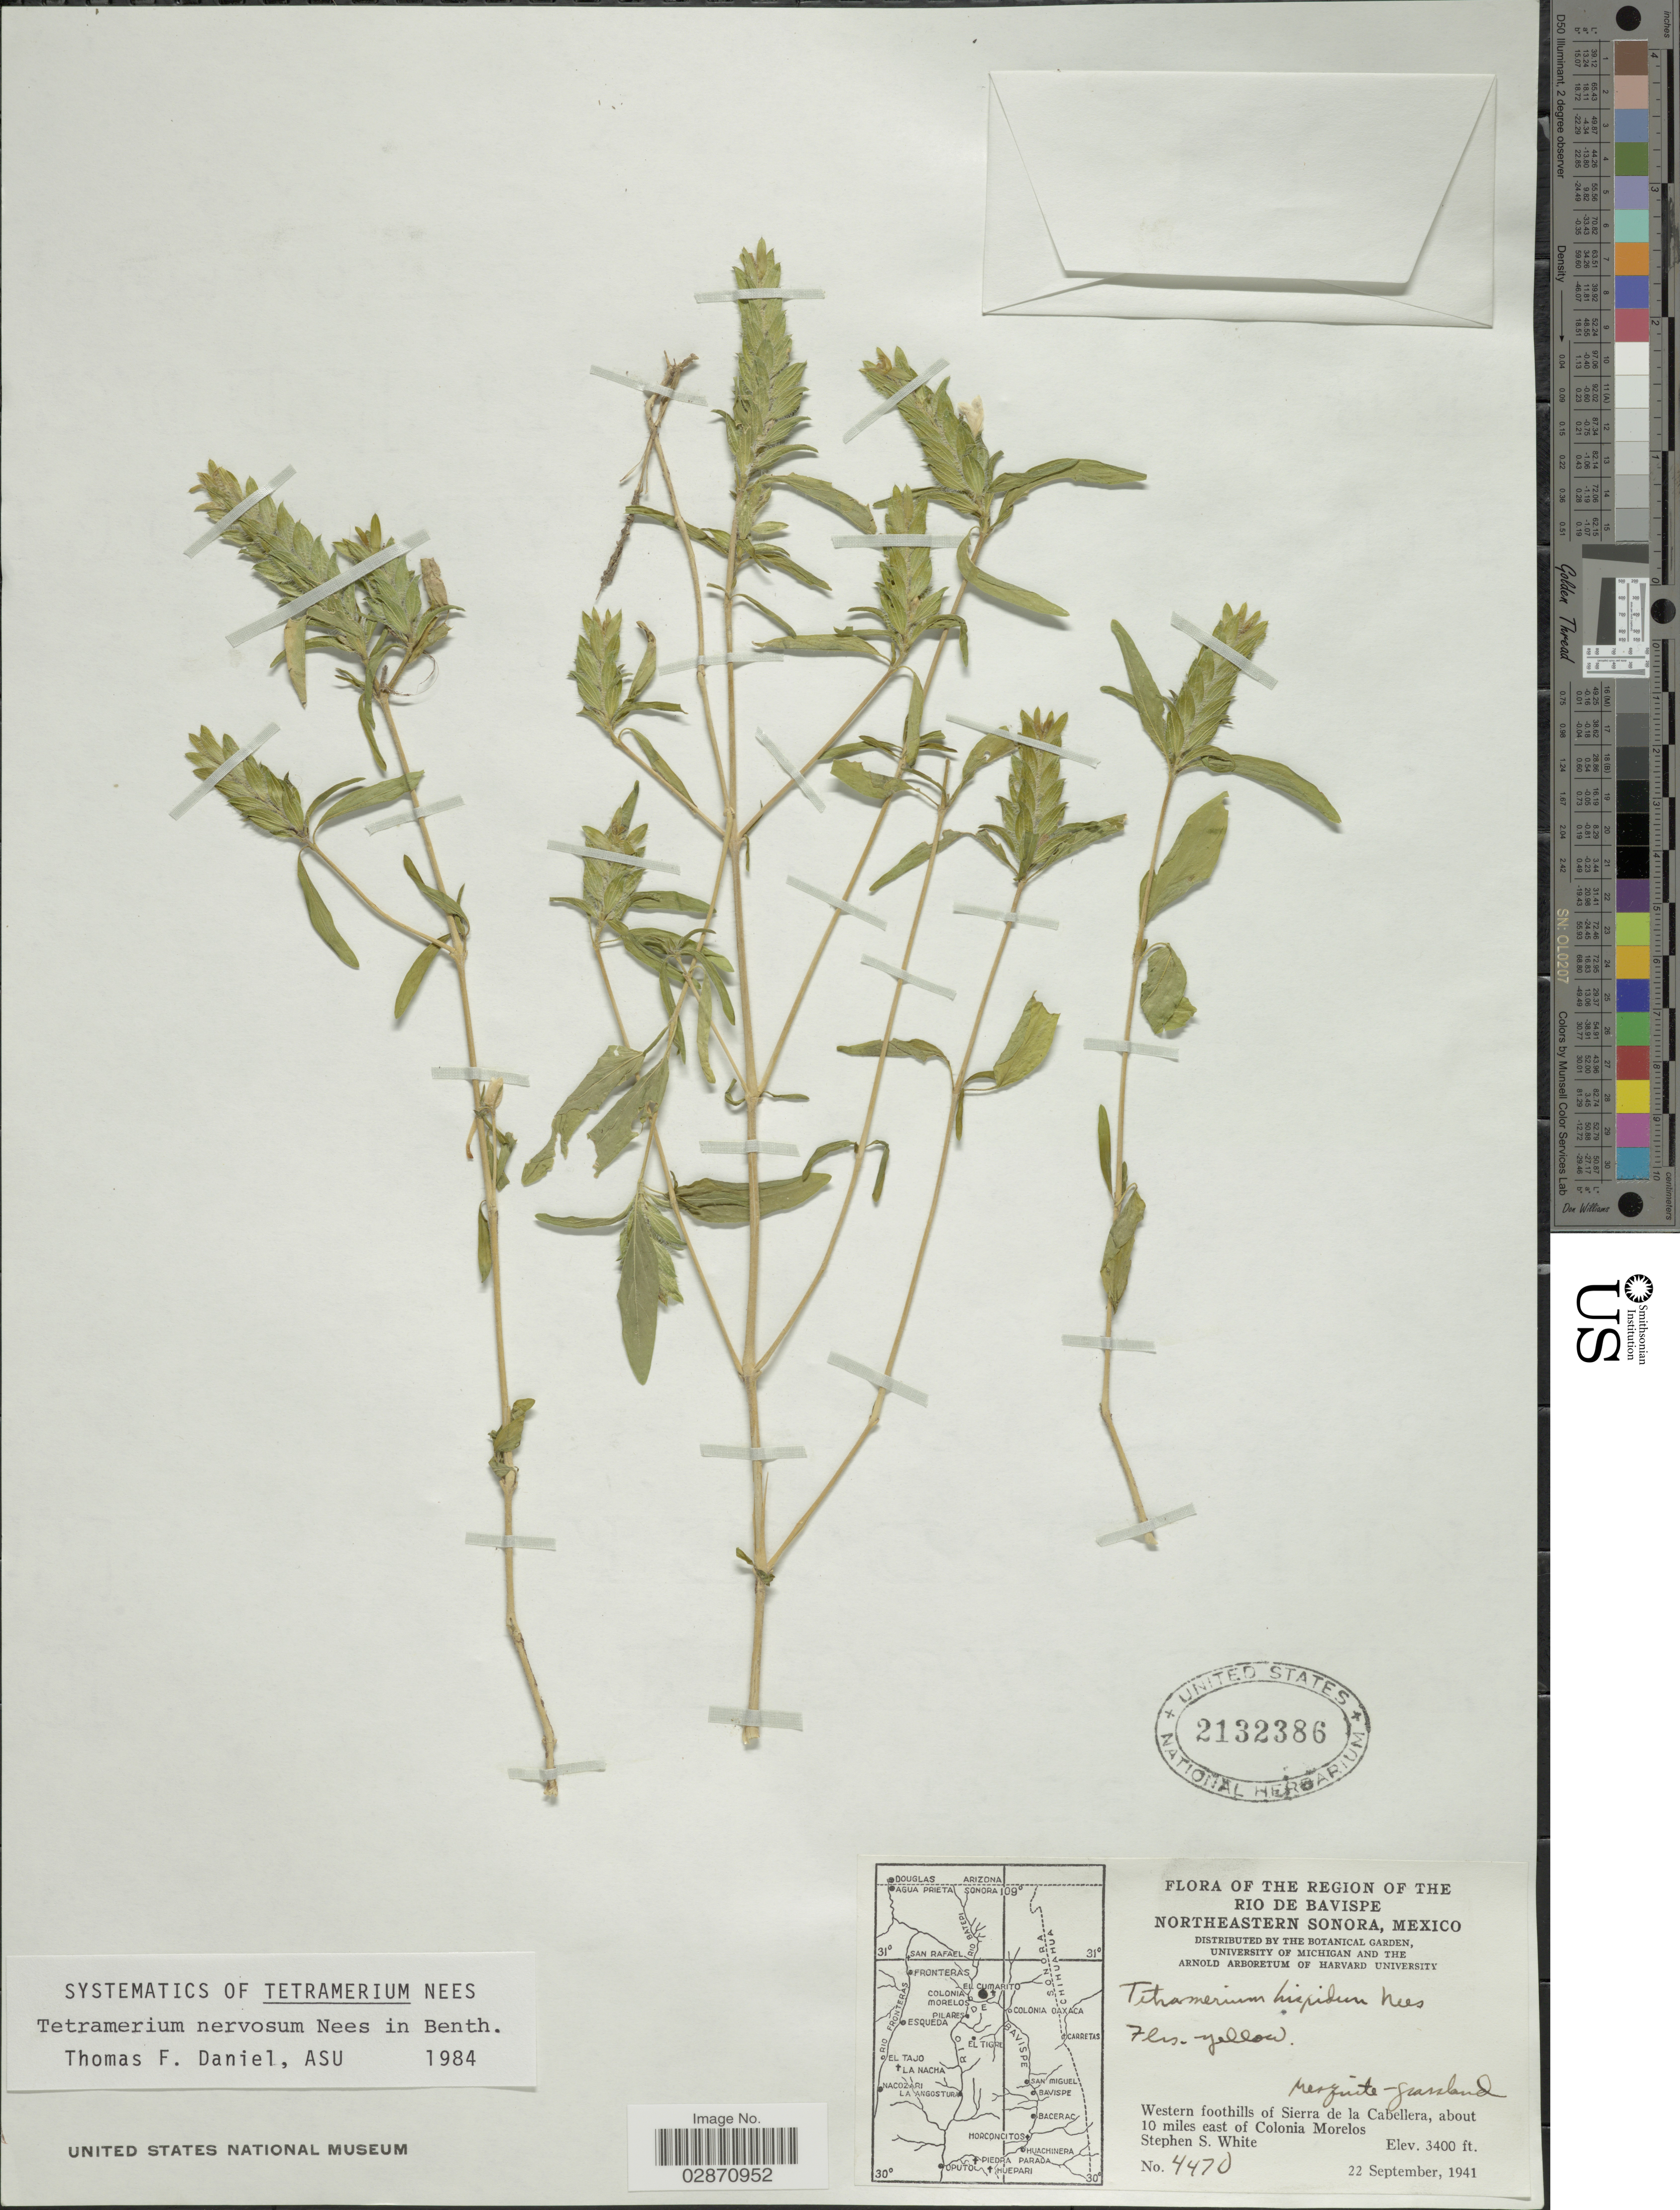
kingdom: Plantae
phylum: Tracheophyta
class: Magnoliopsida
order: Lamiales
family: Acanthaceae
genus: Tetramerium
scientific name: Tetramerium nervosum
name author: Nees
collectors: S. S. White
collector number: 4470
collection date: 1941-09-22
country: Mexico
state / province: Morelos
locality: The Region of the Rio de Bavispe. Western foothills of Sierra de la Cabellera, about 10 miles east of Colonia Morelos.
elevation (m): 1036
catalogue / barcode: US 2132386